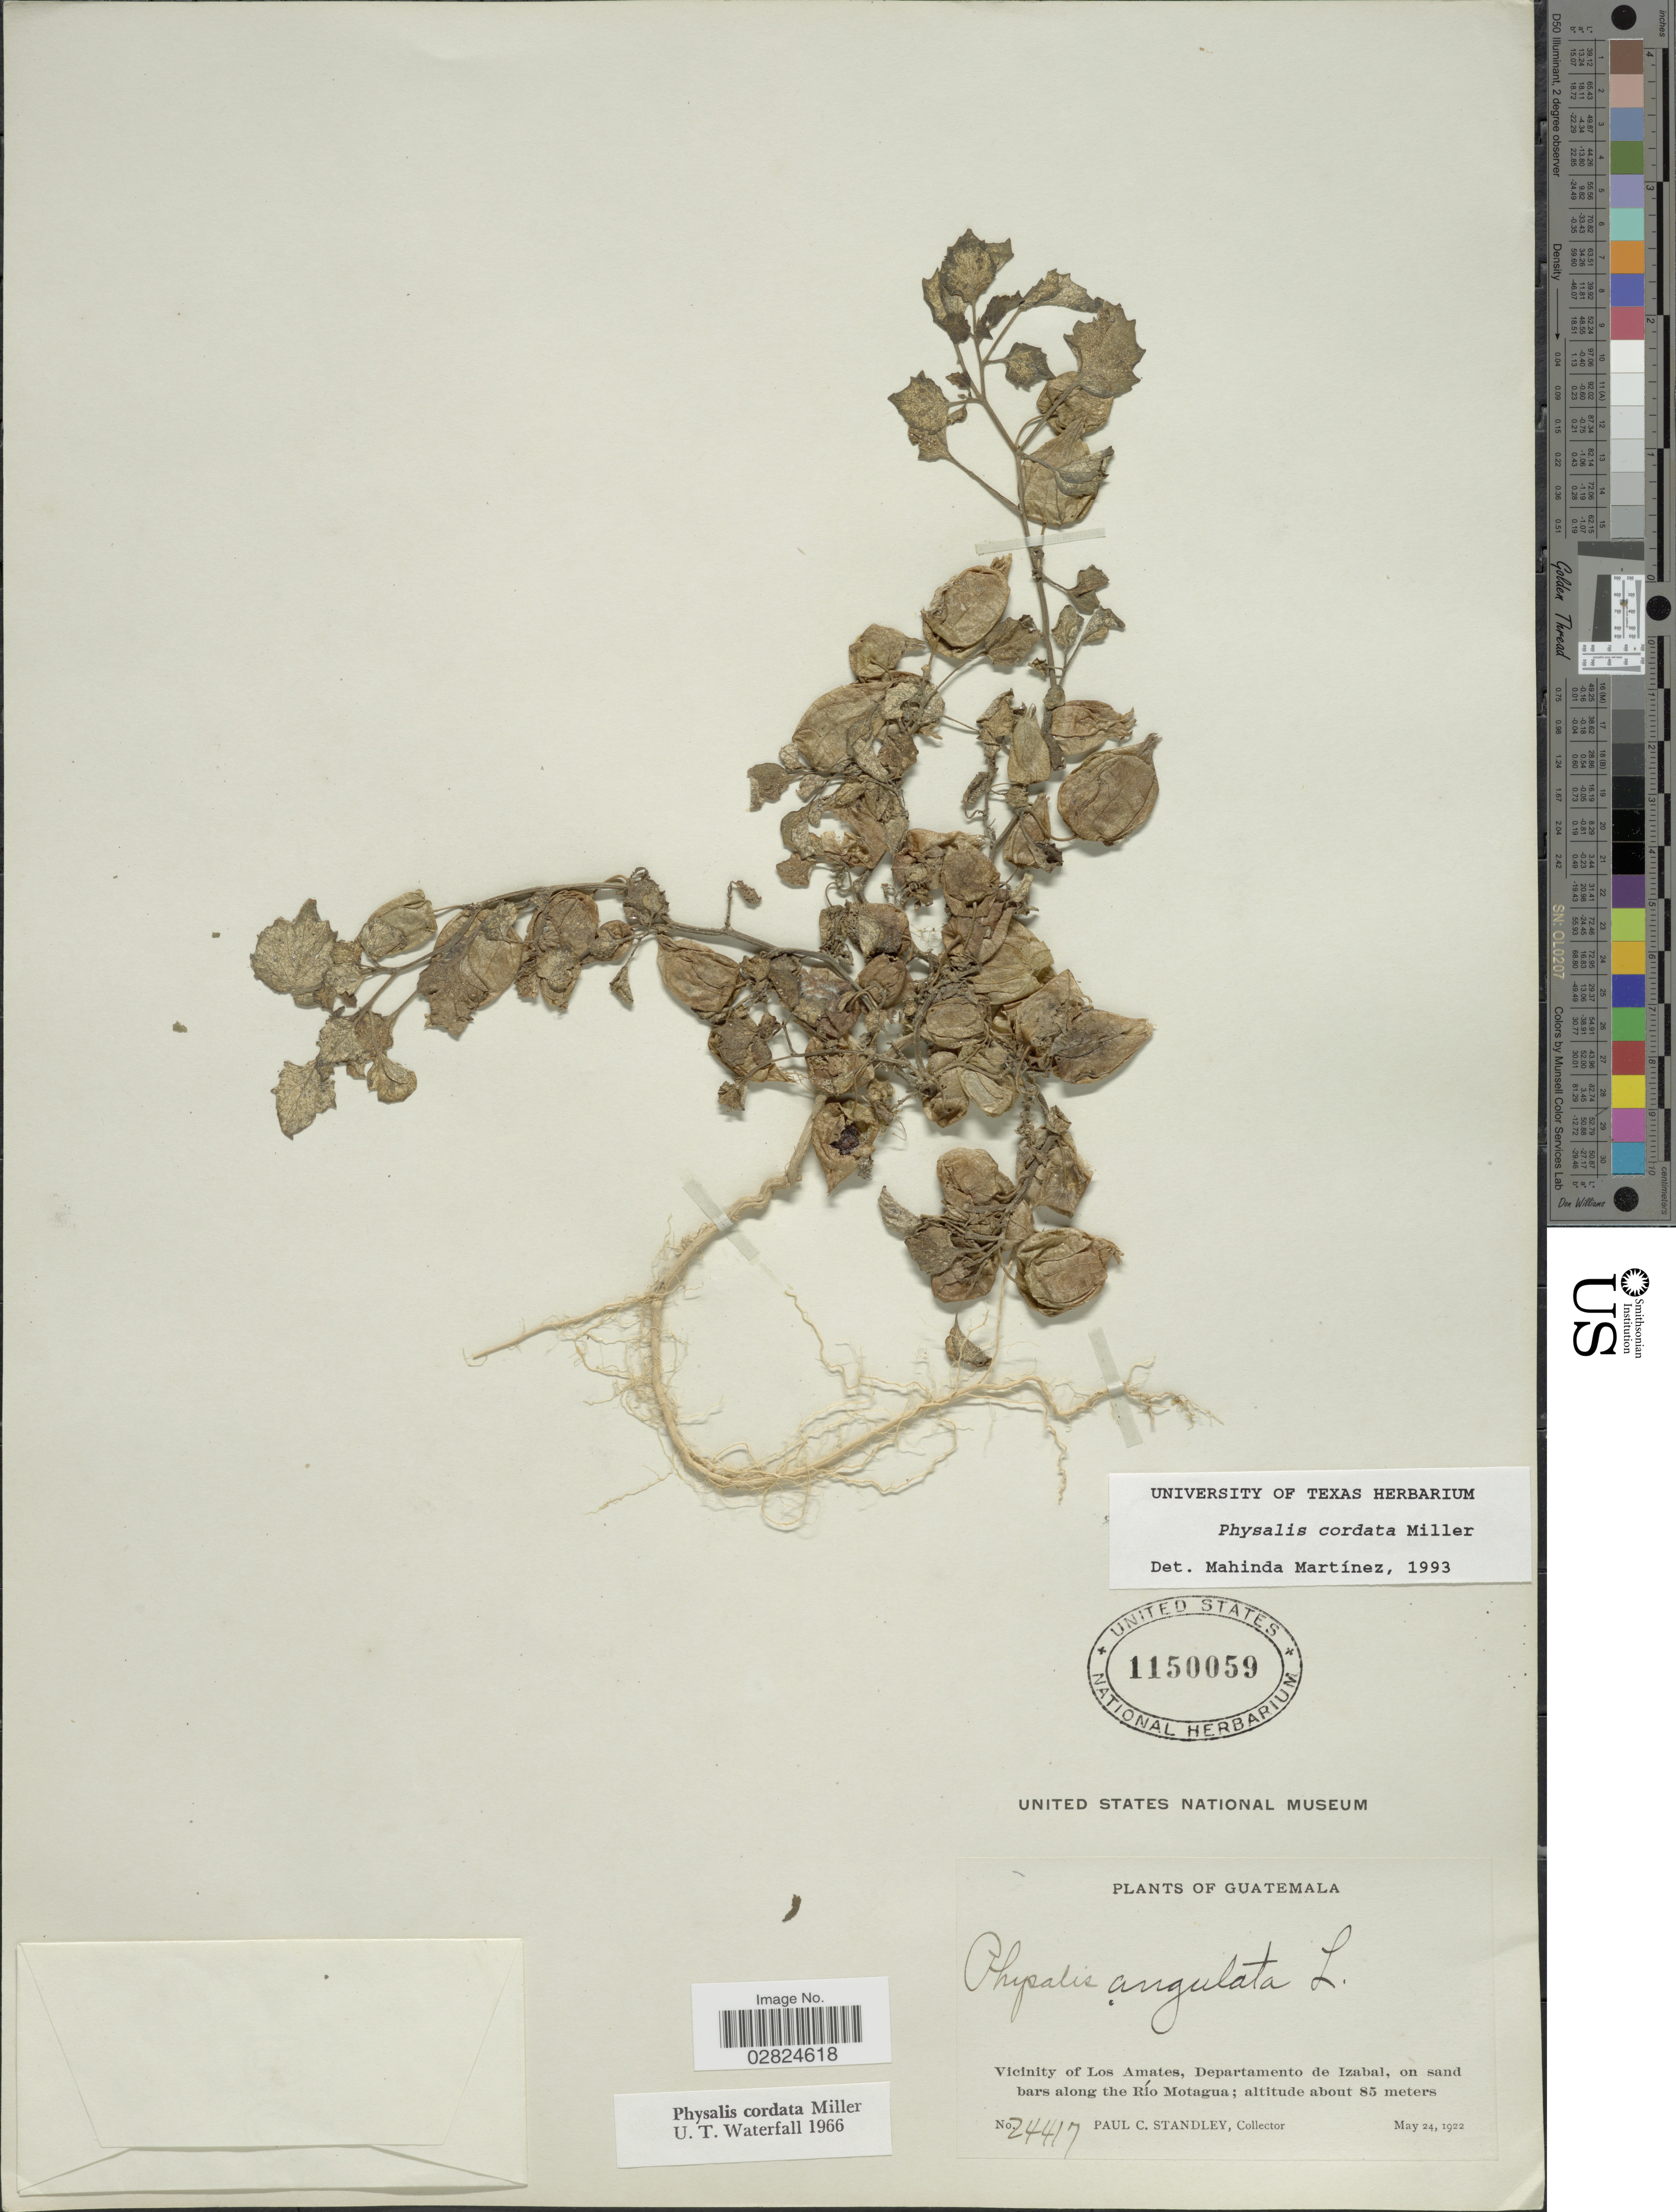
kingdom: Plantae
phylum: Tracheophyta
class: Magnoliopsida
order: Solanales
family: Solanaceae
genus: Physalis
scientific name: Physalis cordata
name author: Mill.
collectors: P. C. Standley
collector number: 24417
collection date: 1922-05-24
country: Guatemala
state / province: Izabal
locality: Vicinity of Los Amates, Departamento de Izabal, on sand bars along the Río Motagua.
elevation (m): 85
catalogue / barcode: US 1150059